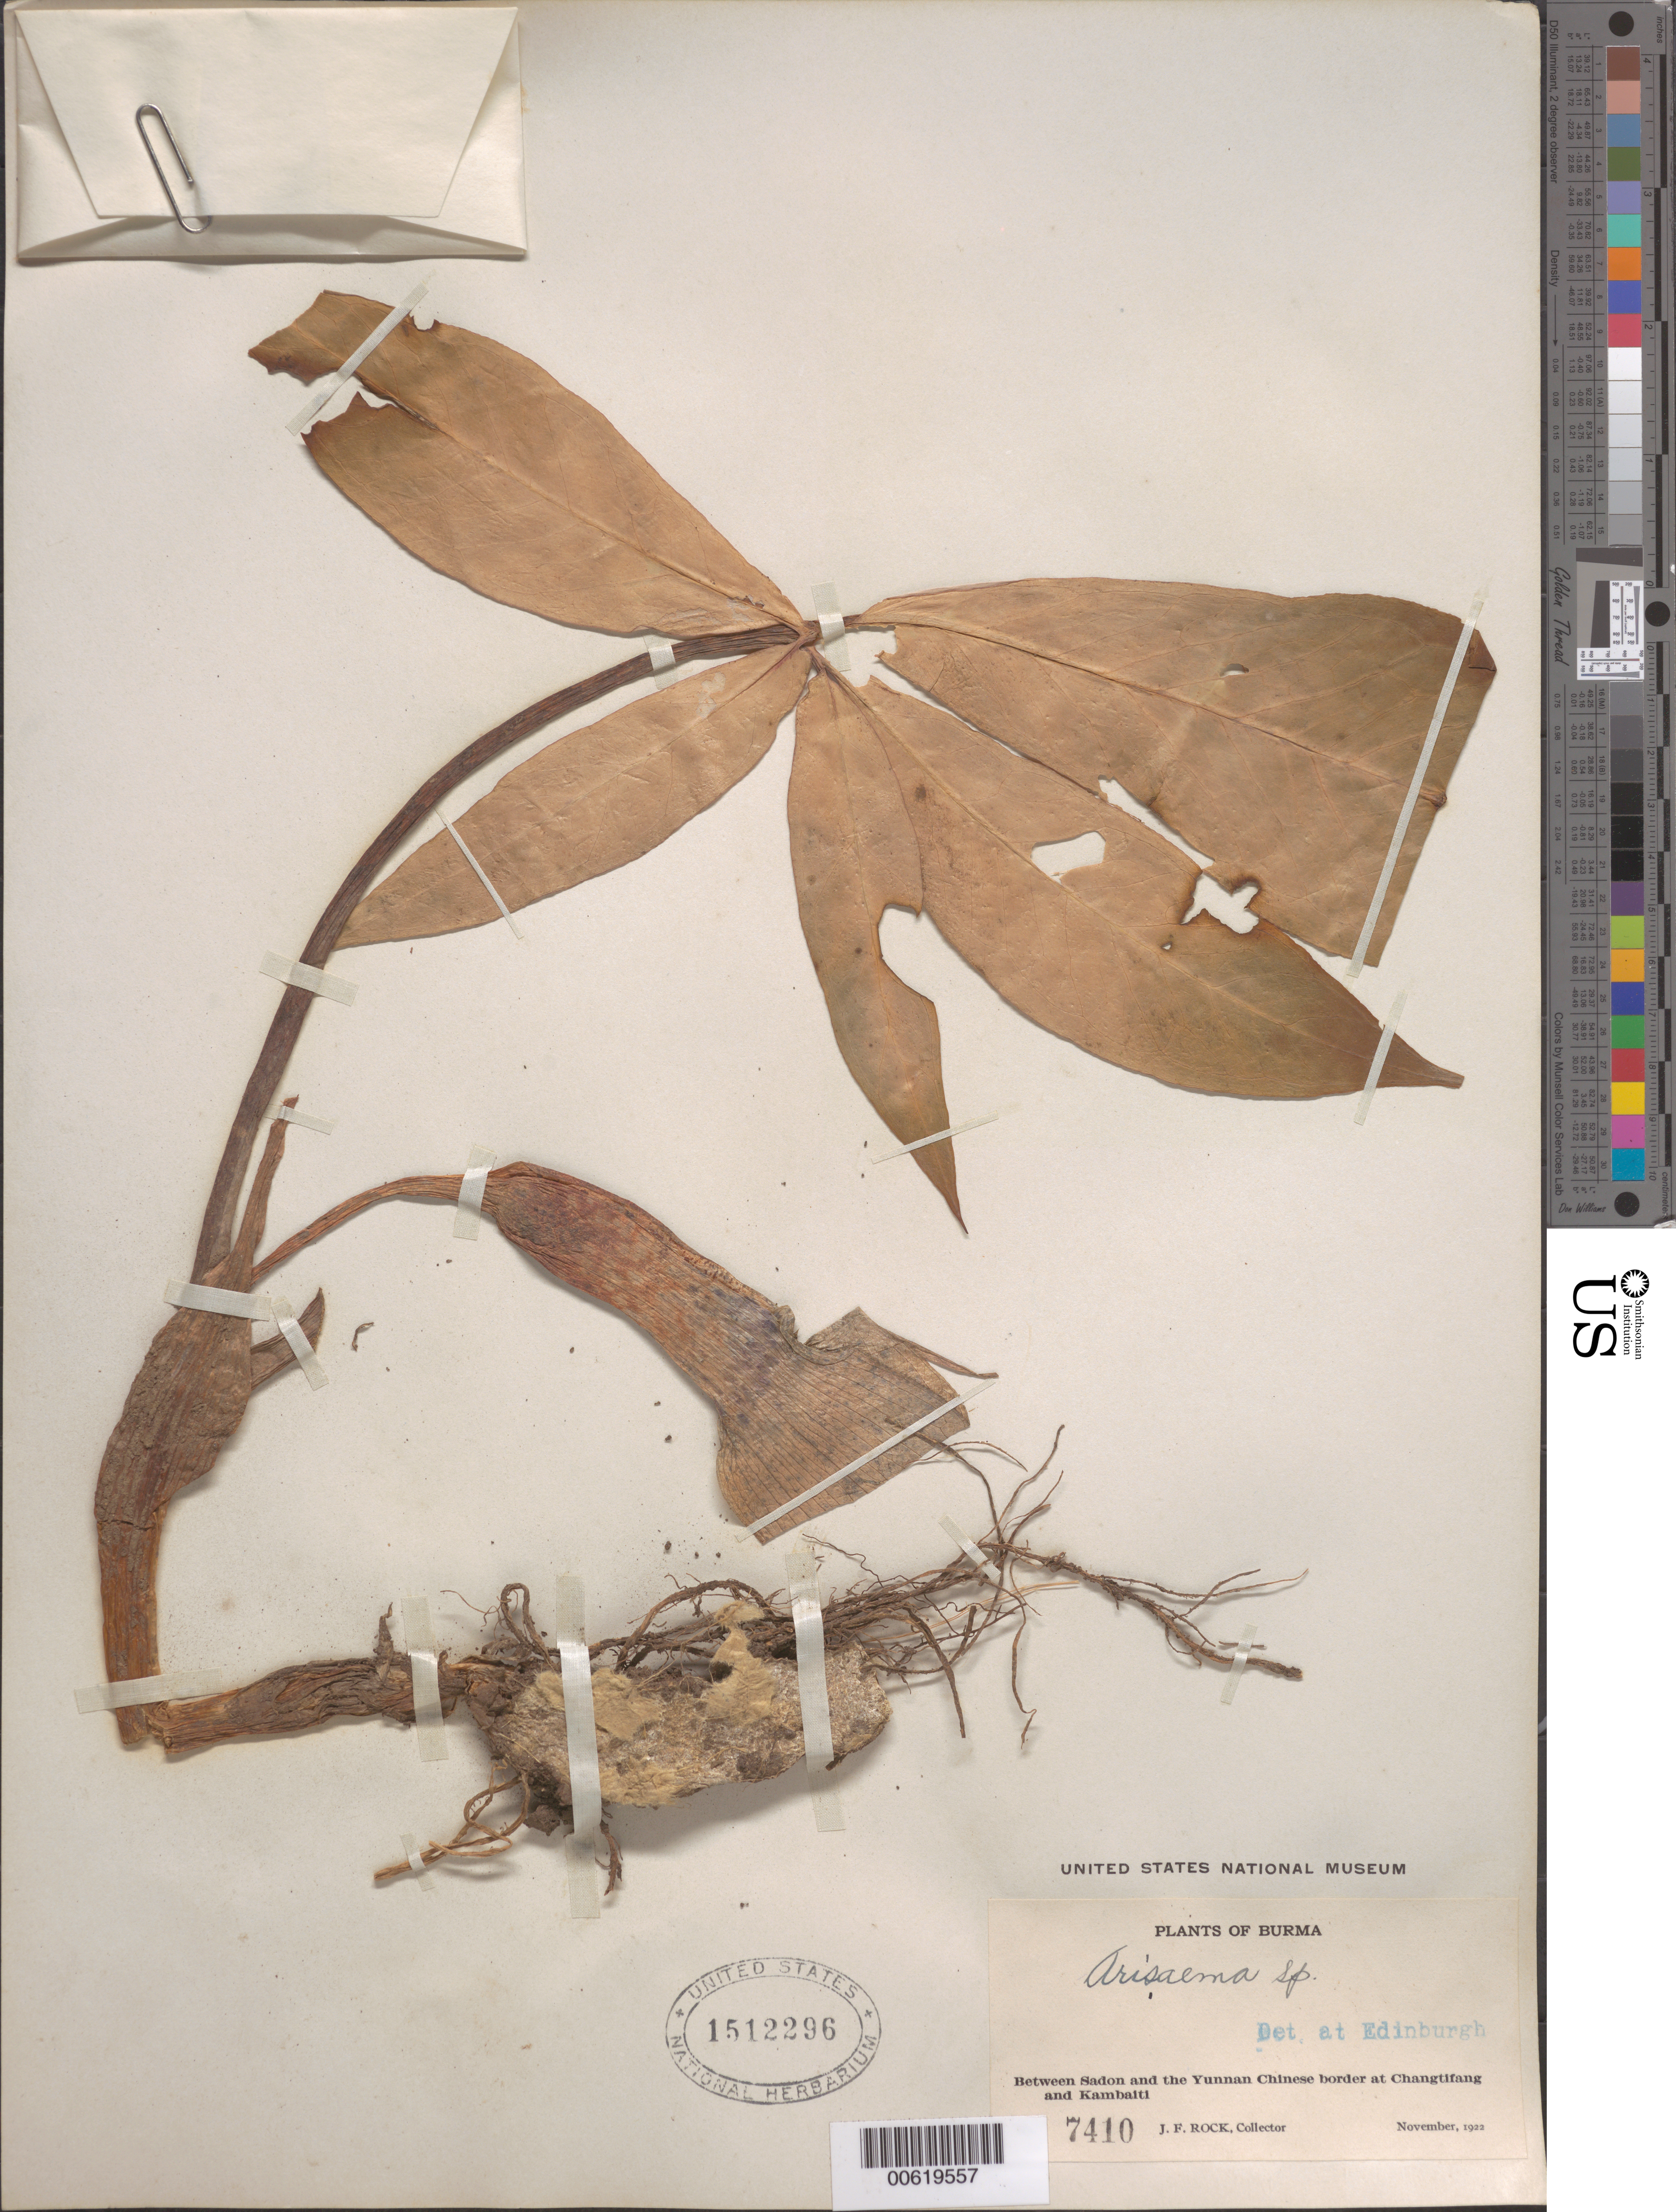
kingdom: Plantae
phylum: Tracheophyta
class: Liliopsida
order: Alismatales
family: Araceae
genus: Arisaema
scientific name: Arisaema decipiens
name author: Schott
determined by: Ma, Zheng Xu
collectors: J. F. Rock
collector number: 7410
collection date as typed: Nov 1922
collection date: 1922-11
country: Myanmar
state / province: Kachin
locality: Between Sadon and the Yunnan Chinese border at Changtifang and Kambaiti.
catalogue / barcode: US 1512296